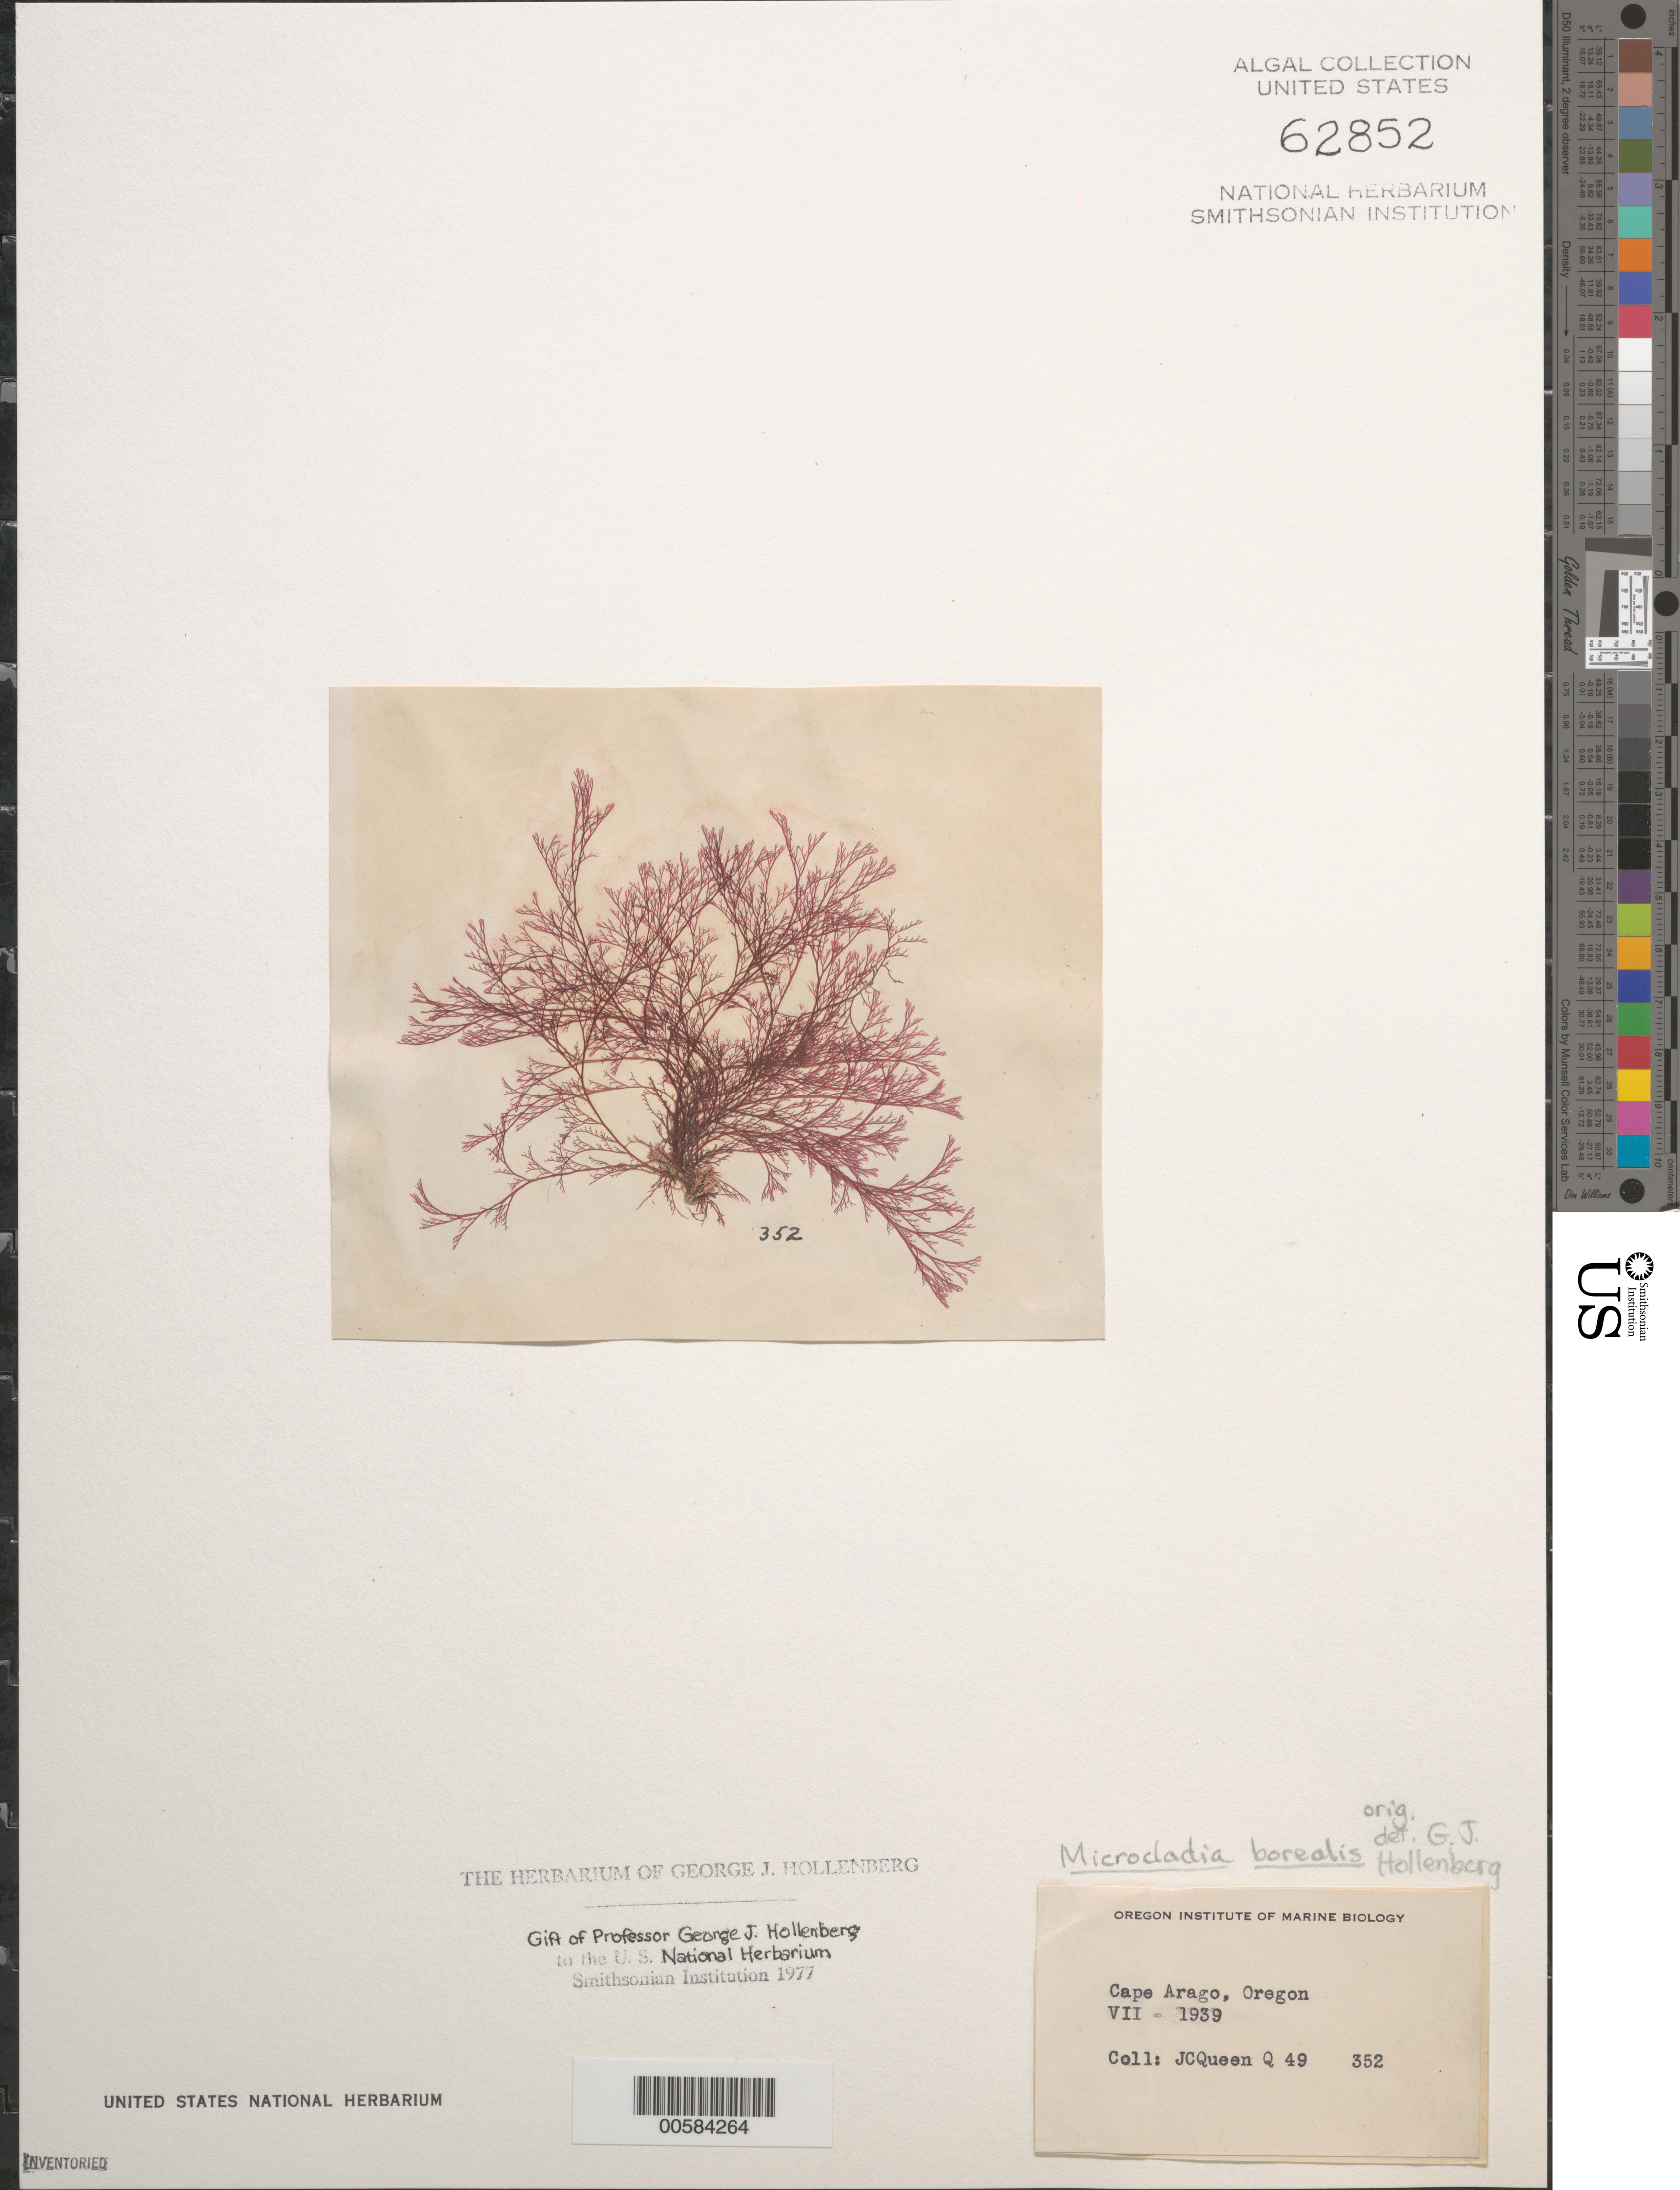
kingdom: Plantae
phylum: Rhodophyta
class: Florideophyceae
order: Ceramiales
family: Ceramiaceae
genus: Microcladia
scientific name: Microcladia borealis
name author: Rupr.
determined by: Hollenberg, George J.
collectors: J. Queen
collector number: Q49 & MSD 352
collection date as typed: Jul 1939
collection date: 1939-07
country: United States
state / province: Oregon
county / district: Coos County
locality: Cape Arago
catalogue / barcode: US 62852